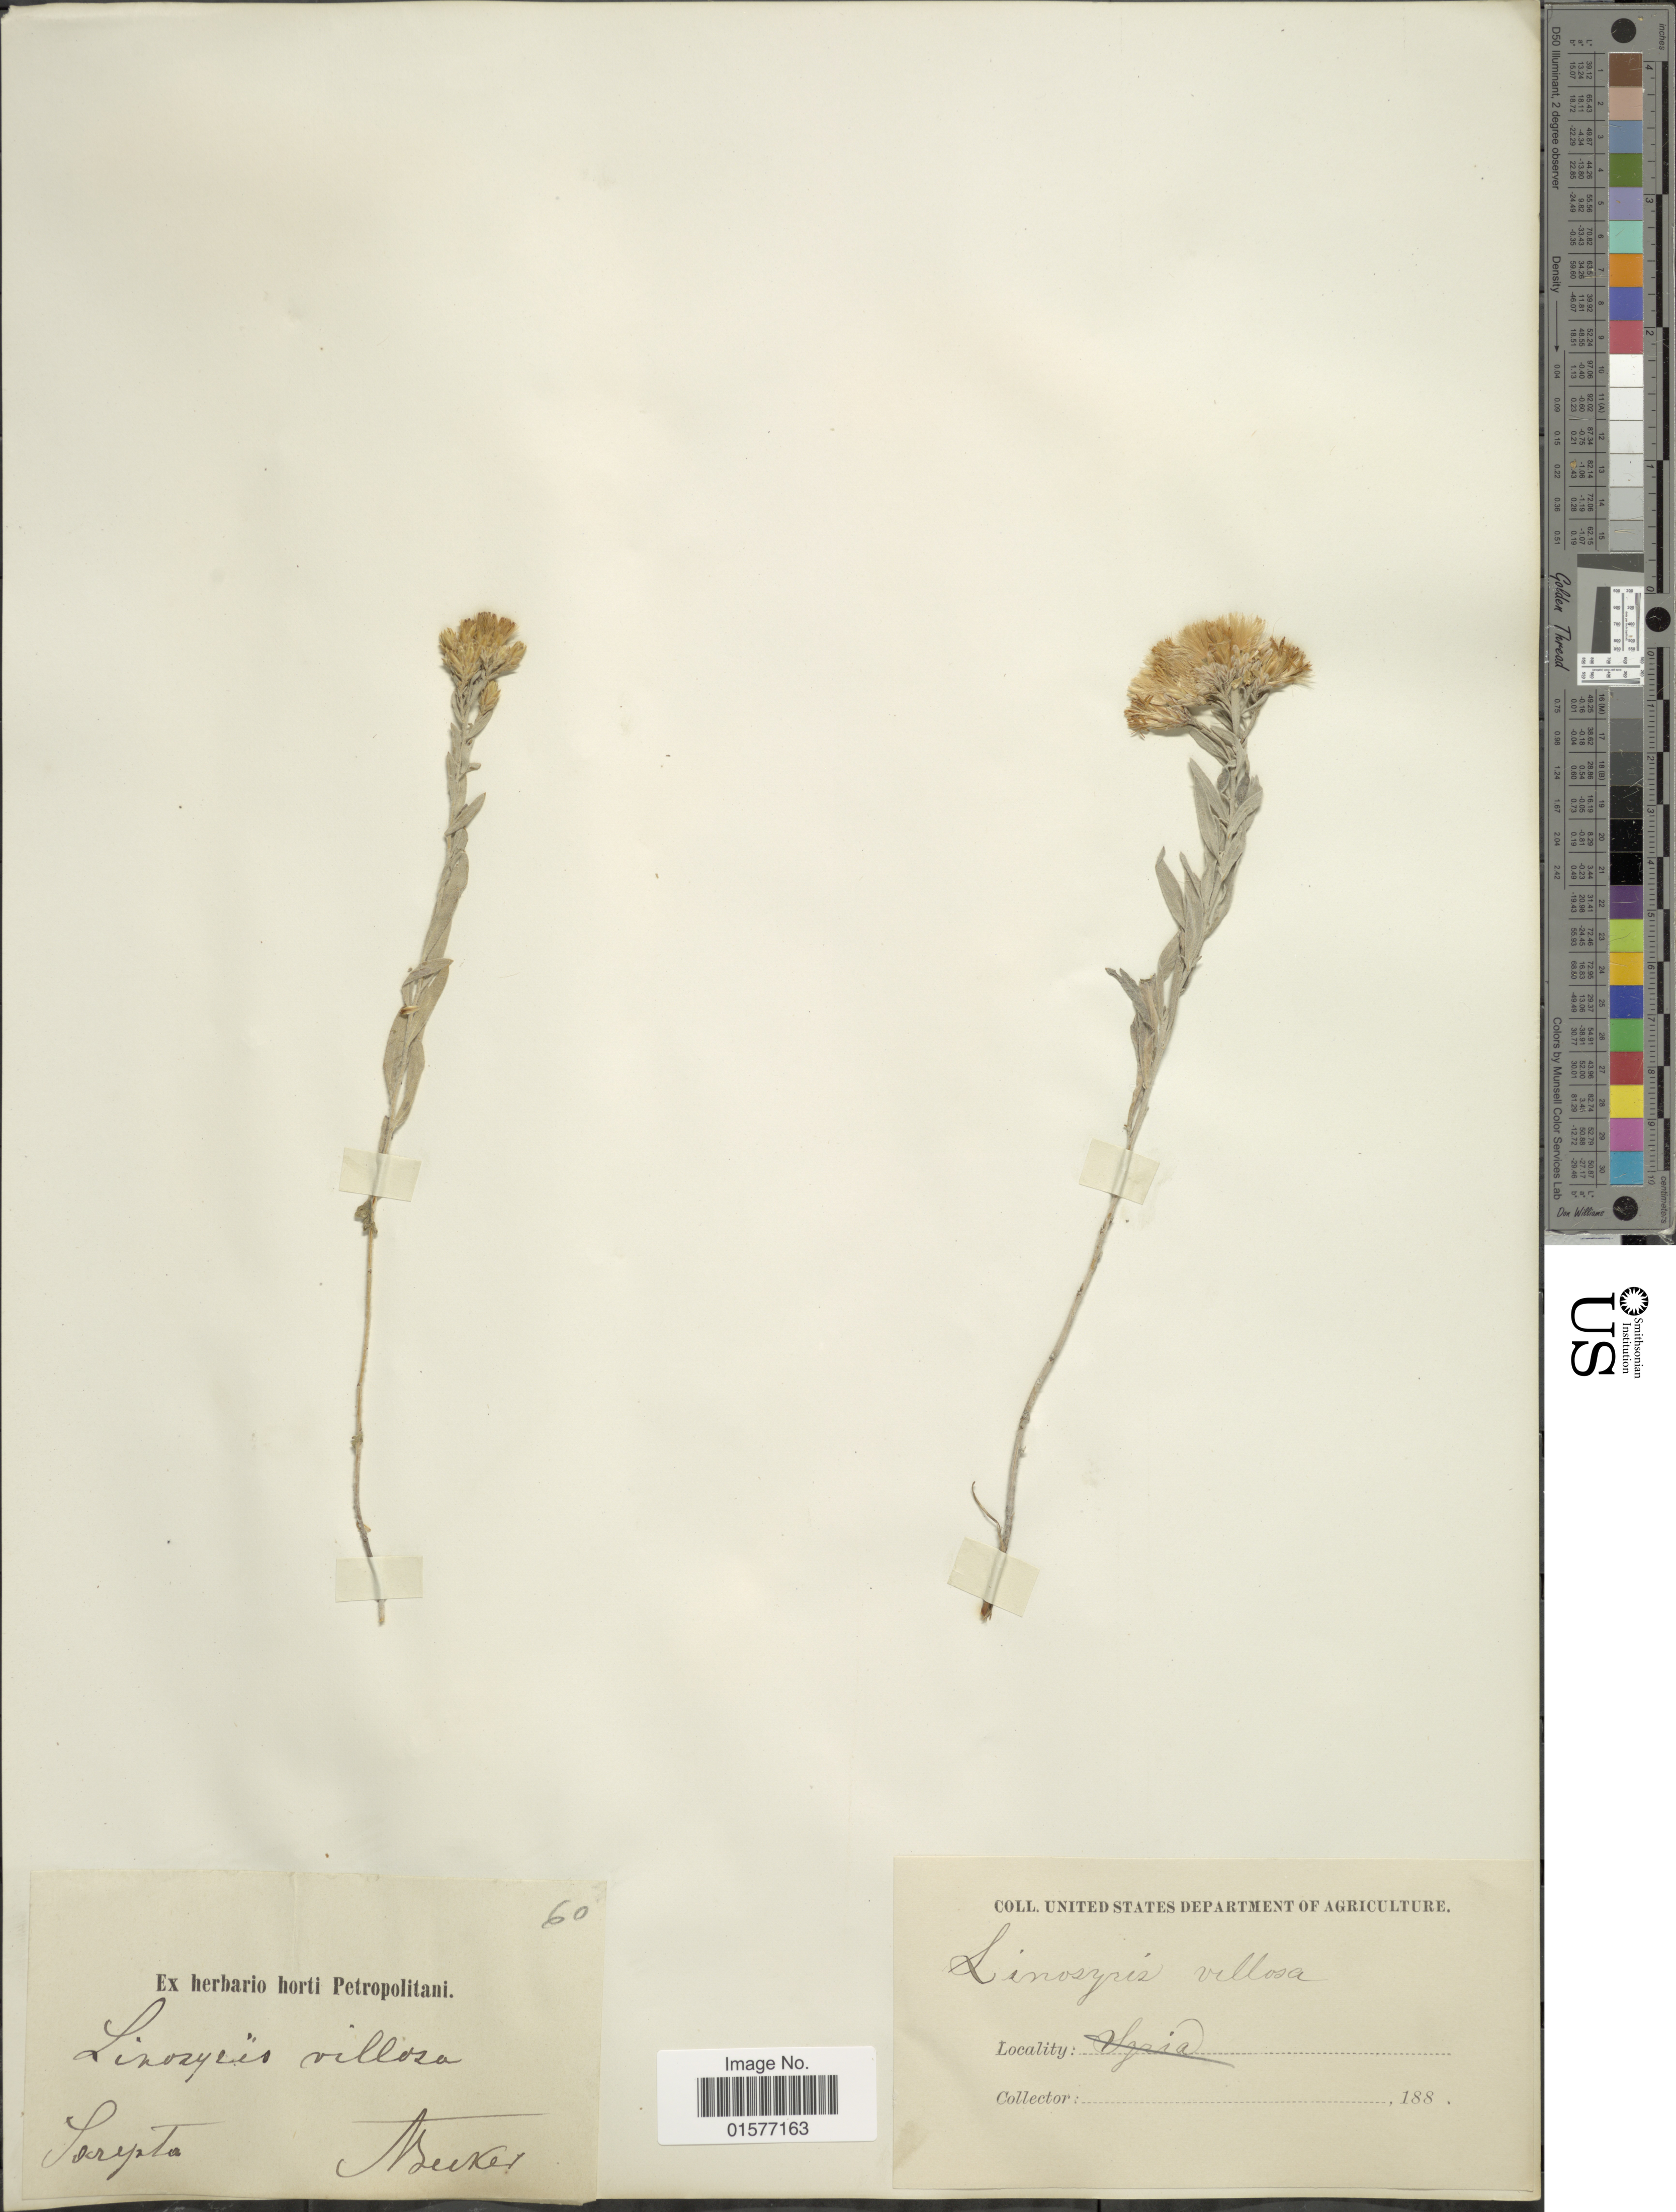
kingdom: Plantae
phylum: Tracheophyta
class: Magnoliopsida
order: Asterales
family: Asteraceae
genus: Linosyris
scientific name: Linosyris villosa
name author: (L.) DC.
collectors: A. Becker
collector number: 60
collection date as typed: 188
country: Russian Federation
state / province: Volgograd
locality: Sarepta